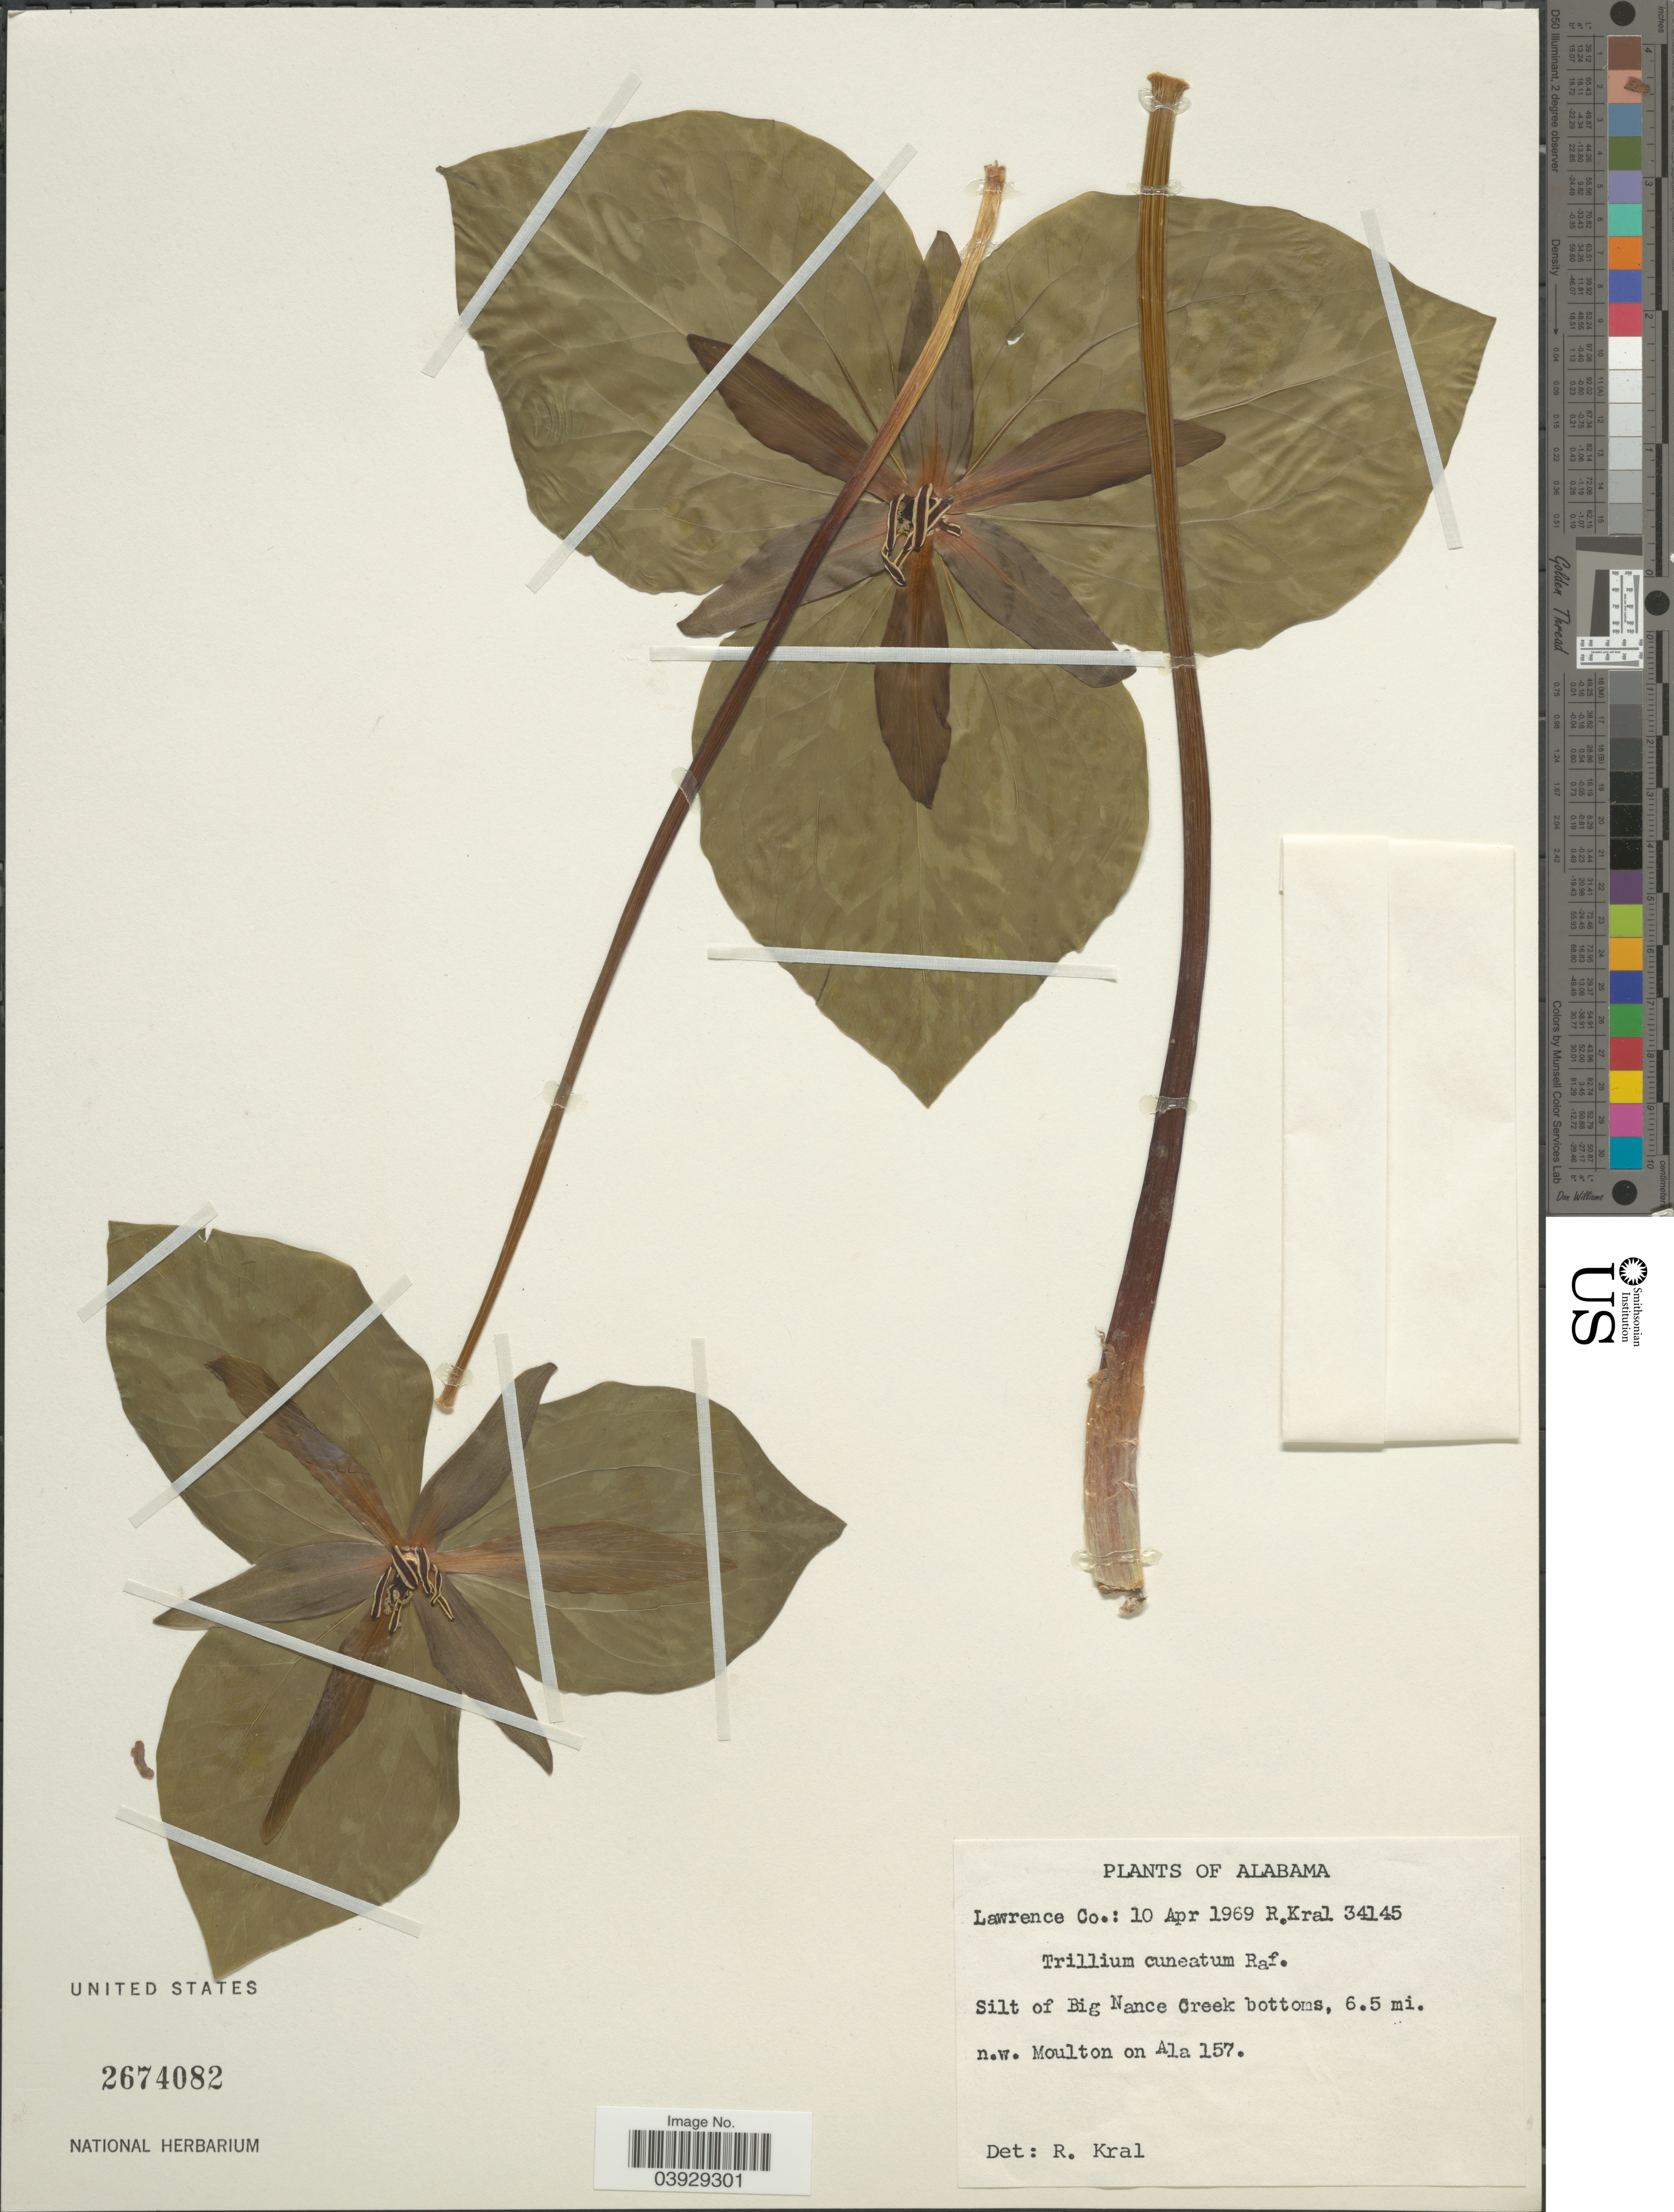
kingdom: Plantae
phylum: Tracheophyta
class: Liliopsida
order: Liliales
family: Melanthiaceae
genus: Trillium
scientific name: Trillium cuneatum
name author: Raf.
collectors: R. Kral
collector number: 34145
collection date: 1969-04-10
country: United States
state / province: Alabama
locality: Lawrence Co.: Silt of Big Nance Creek bottoms, 6.5 mi. n.w. Moulton on Ala 157.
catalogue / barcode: US 2674082